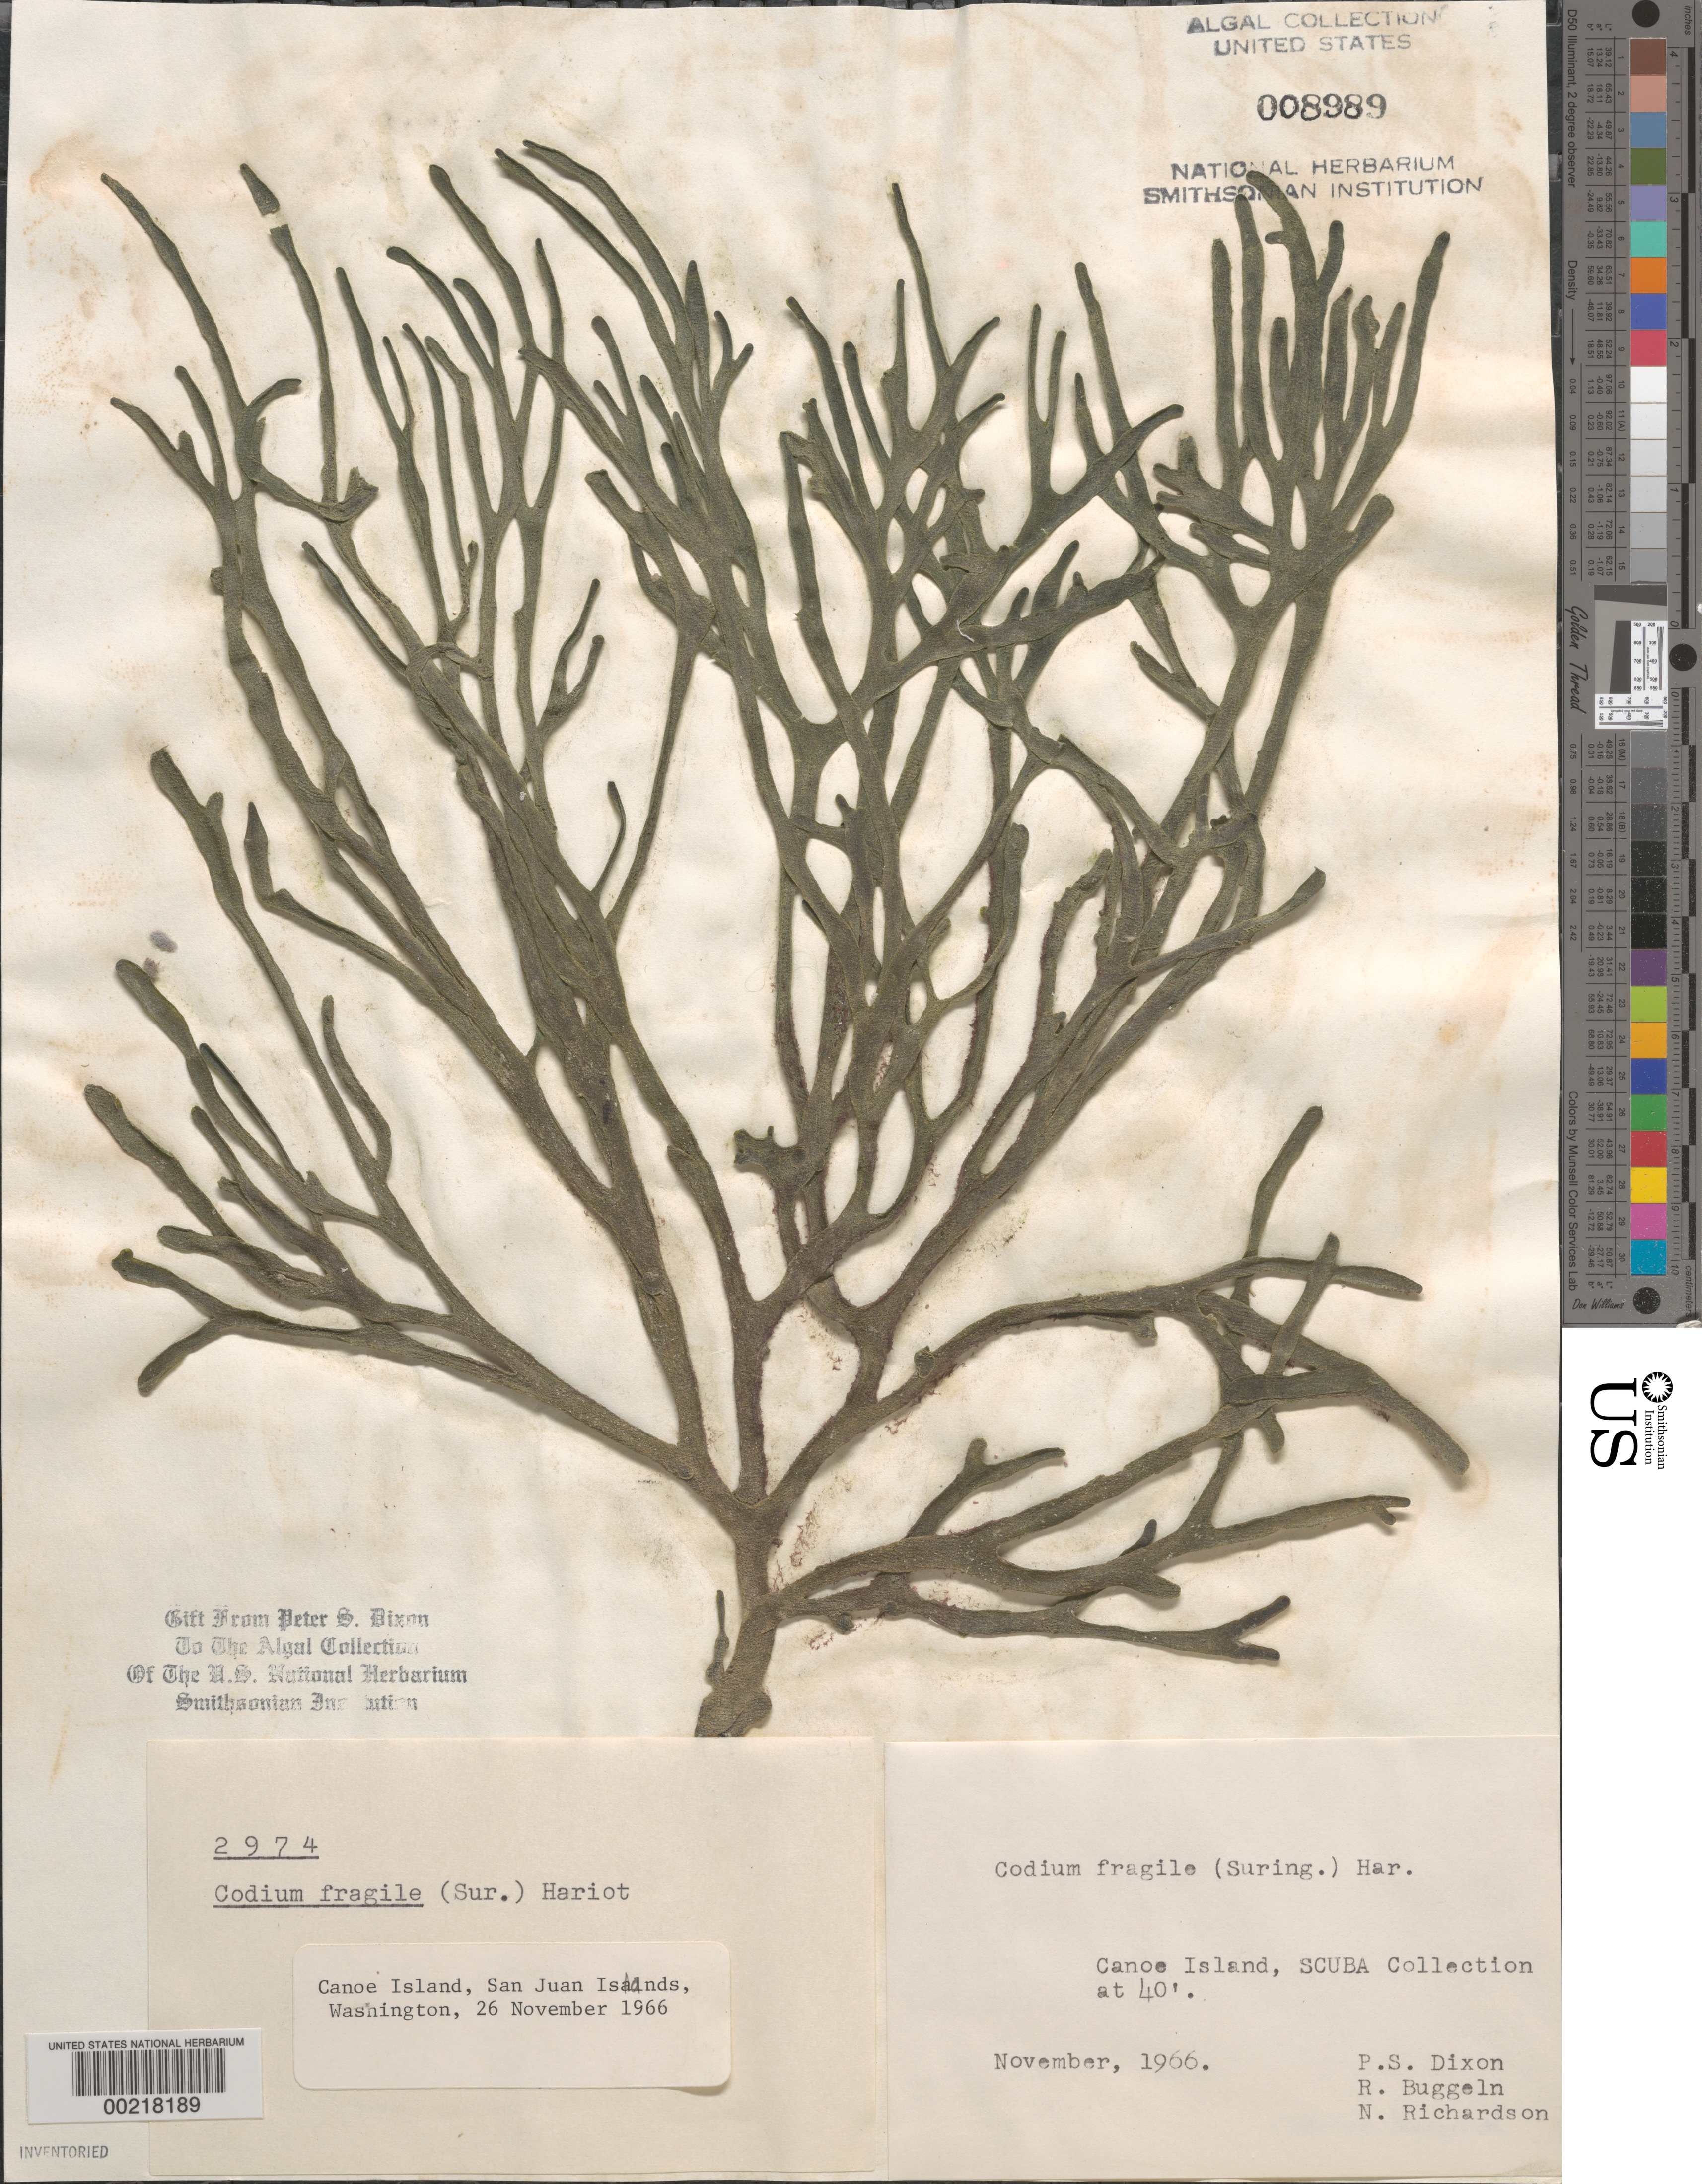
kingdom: Plantae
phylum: Chlorophyta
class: Ulvophyceae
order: Bryopsidales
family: Codiaceae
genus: Codium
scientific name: Codium fragile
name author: (Suringar) P. Hariot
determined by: Dixon, P. S.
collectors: P. S. Dixon, R. Buggeln & N. Richardson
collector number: PSD 2974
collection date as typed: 26 Nov 1966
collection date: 1966-11-26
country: United States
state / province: Washington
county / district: San Juan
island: Canoe Island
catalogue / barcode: US 8989